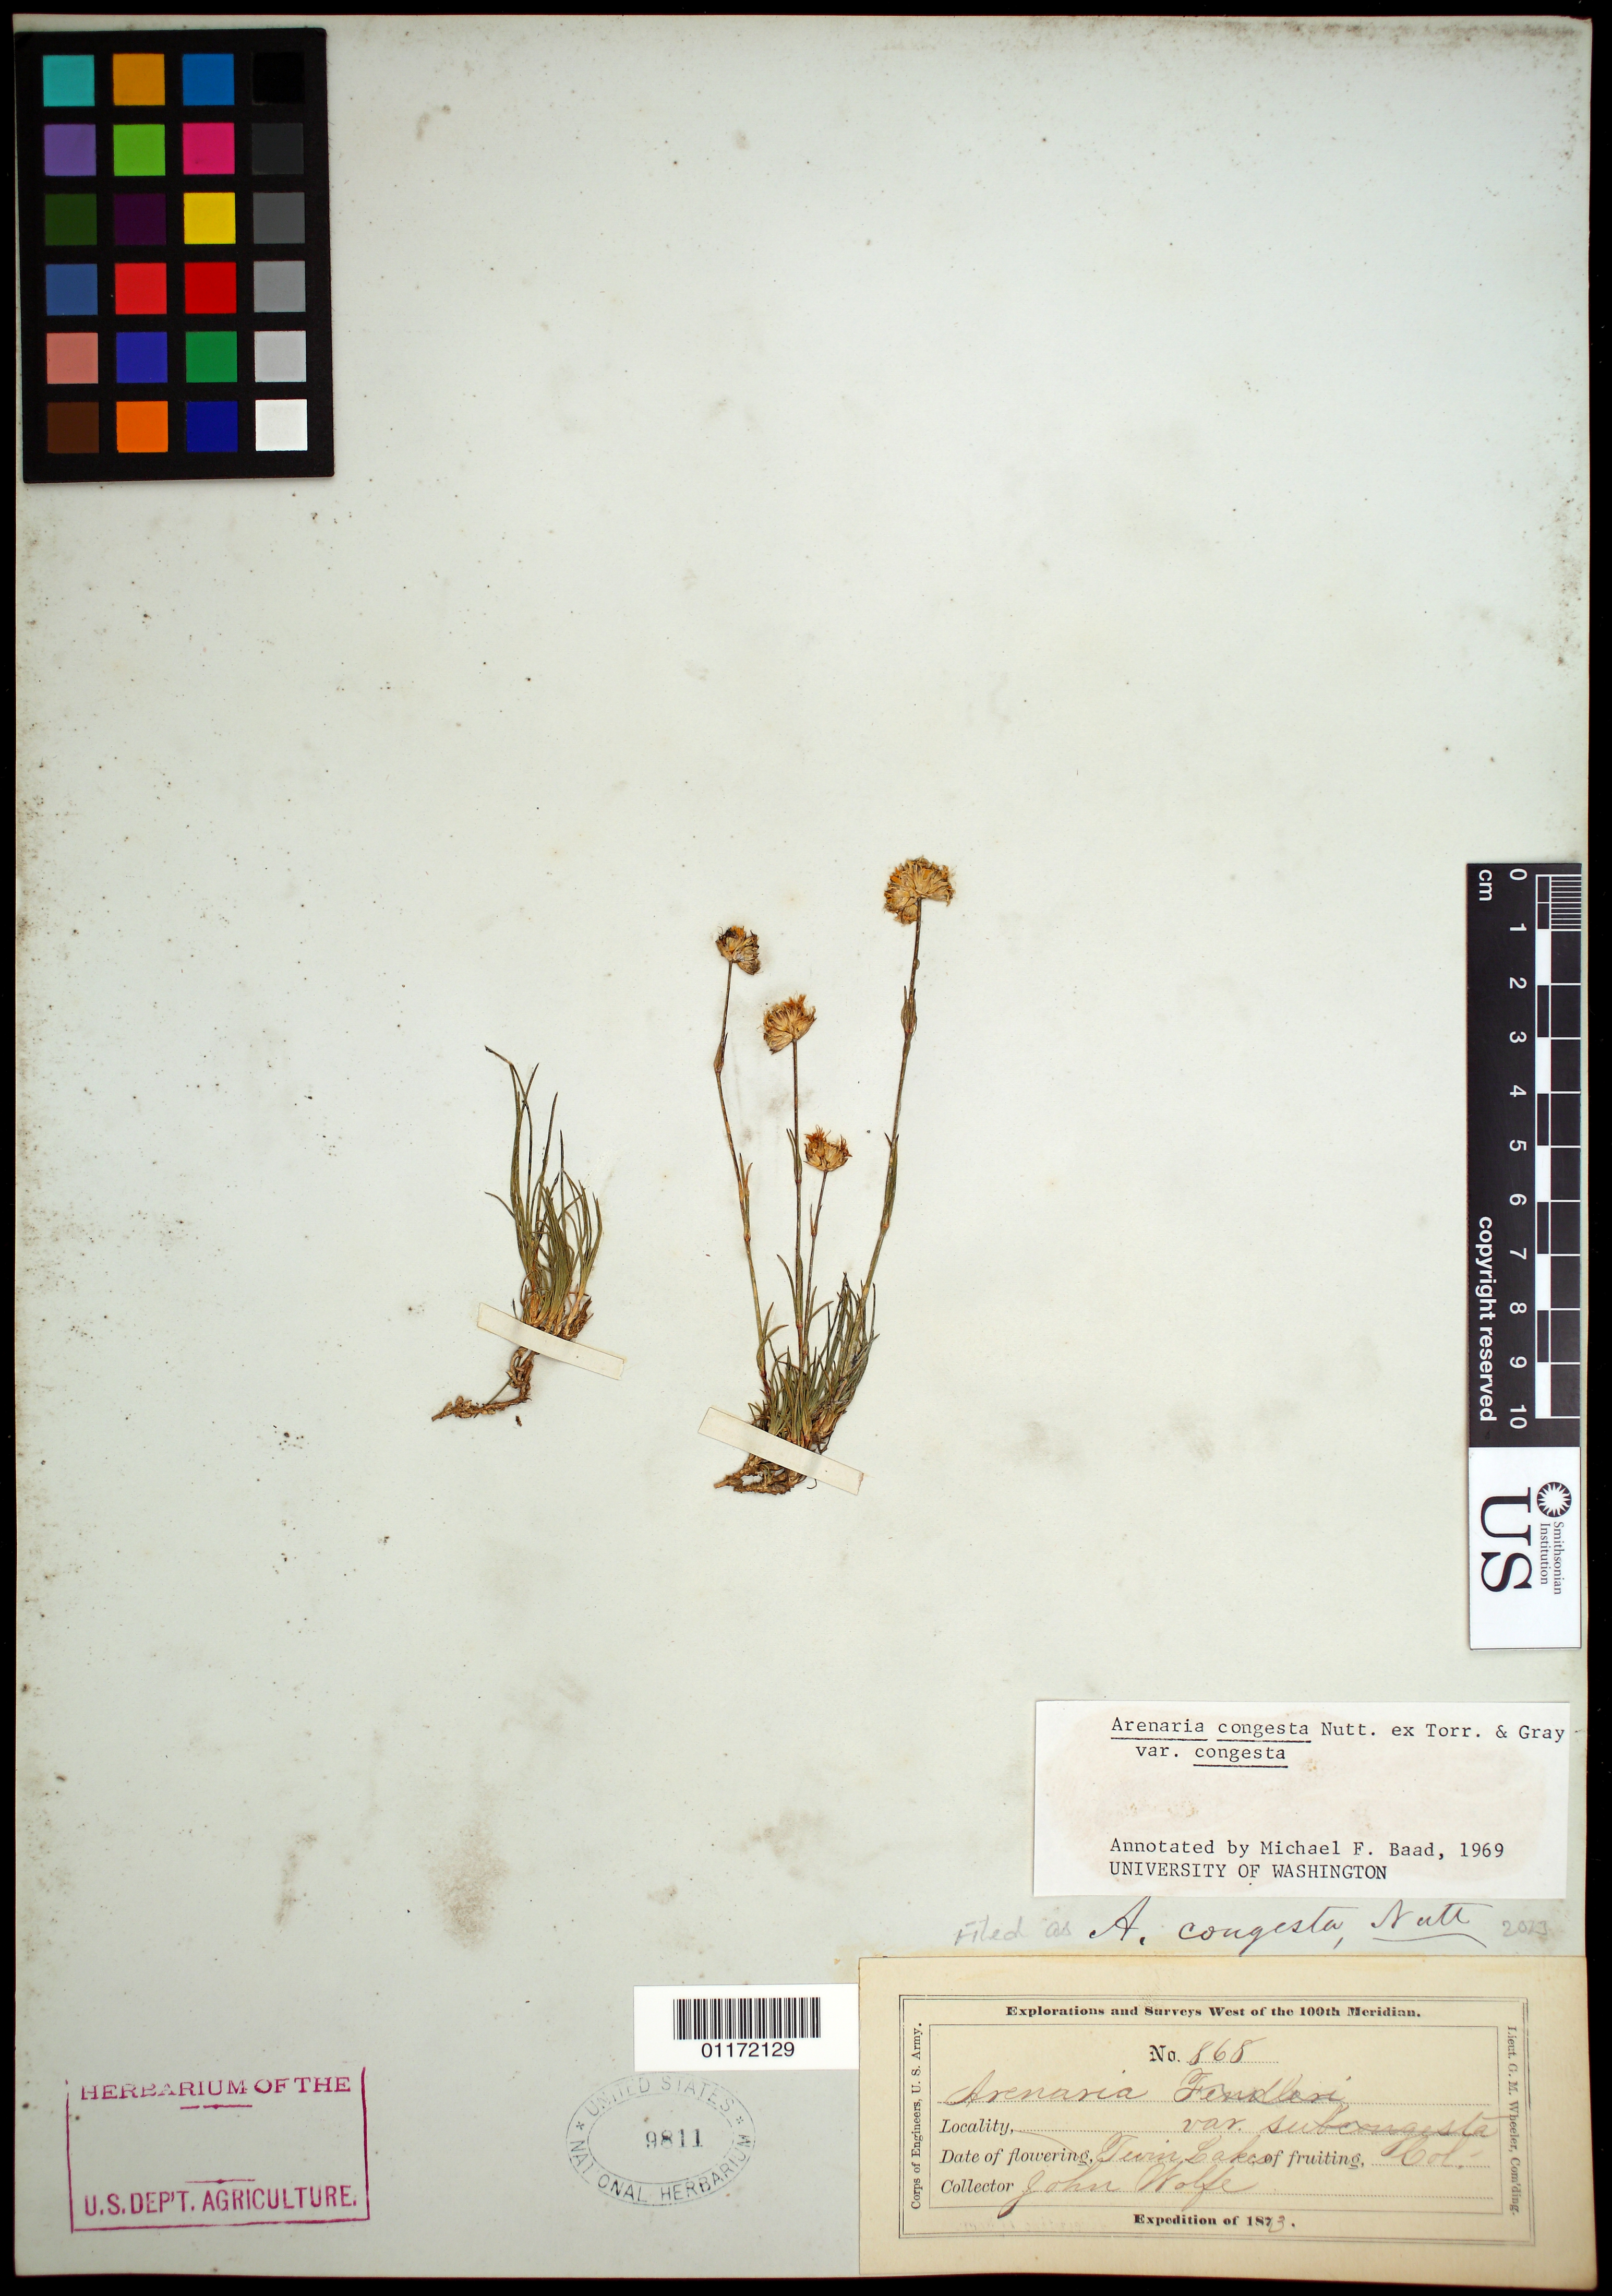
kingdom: Plantae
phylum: Tracheophyta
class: Magnoliopsida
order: Caryophyllales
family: Caryophyllaceae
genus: Eremogone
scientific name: Eremogone congesta var. congesta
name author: (Nutt.) Ikonn.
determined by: Strong, Mark T., (BOT), Smithsonian Institution - National Museum of Natural History (UNITED STATES)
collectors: J. Wolf & J. T. Rothrock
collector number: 868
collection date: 1873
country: United States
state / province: Colorado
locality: Twin Lake.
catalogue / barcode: US 9811